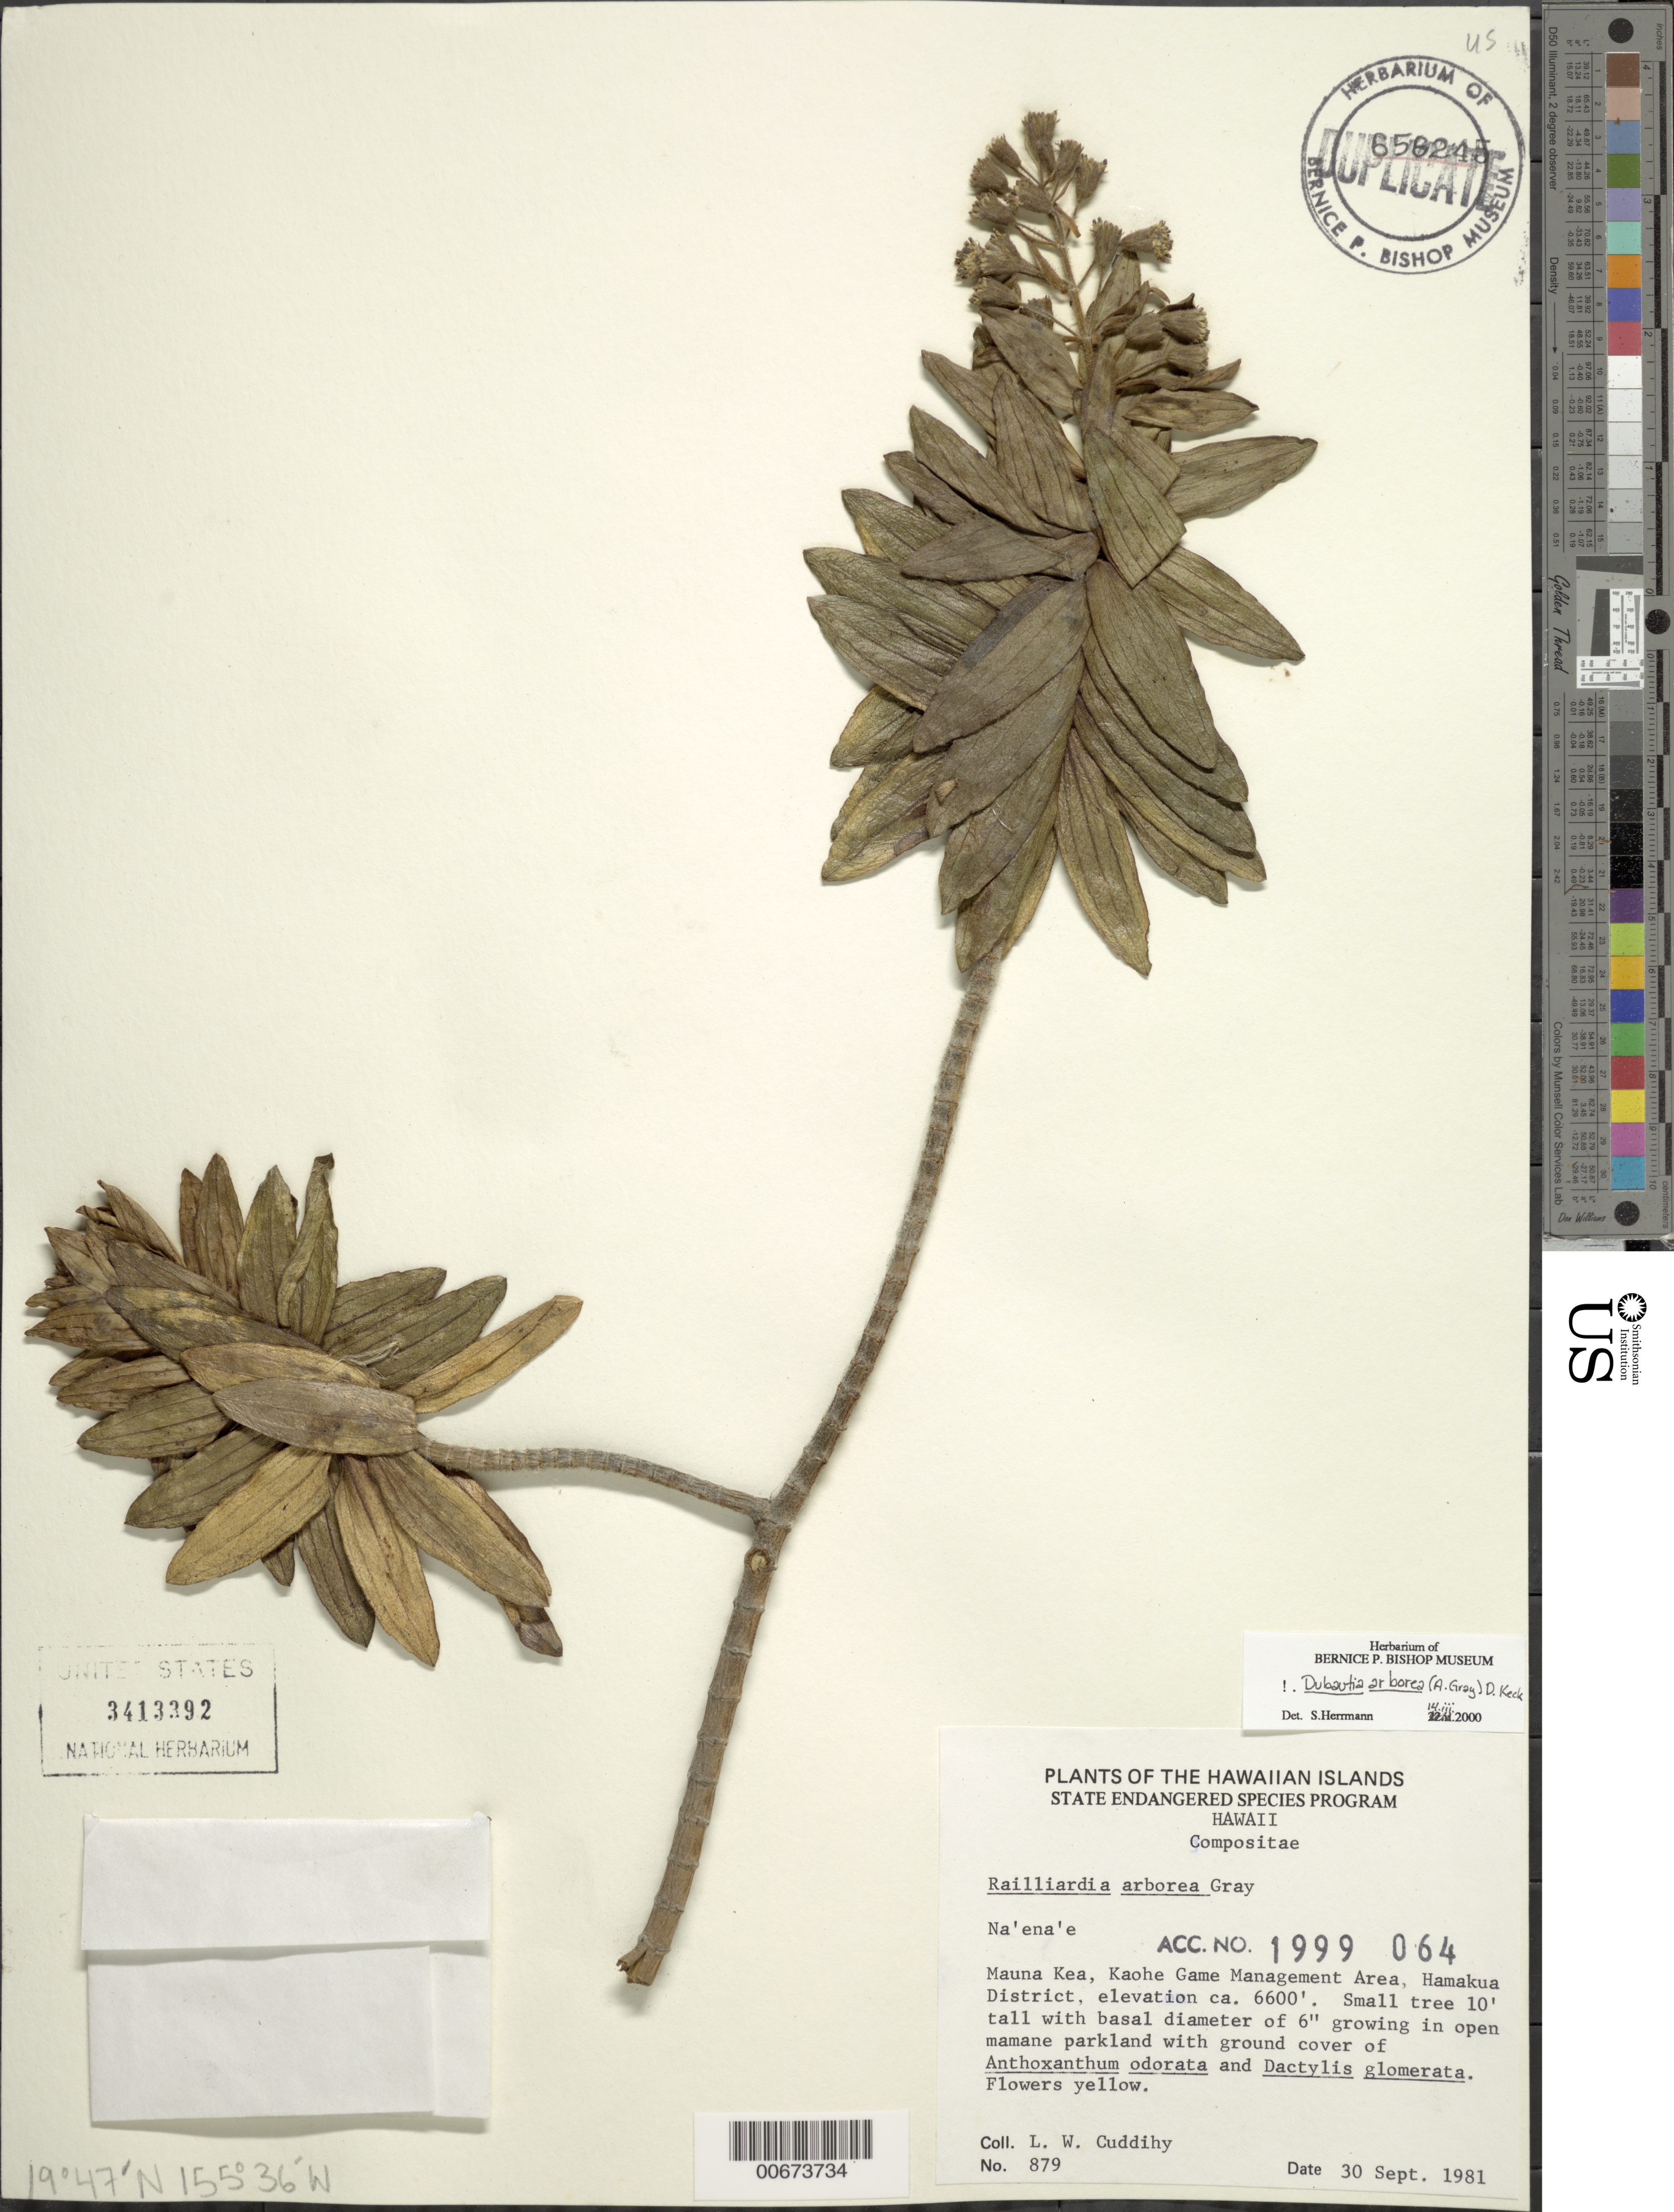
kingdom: Plantae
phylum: Tracheophyta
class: Magnoliopsida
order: Asterales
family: Asteraceae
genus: Dubautia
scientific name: Dubautia arborea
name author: (A. Gray) D.D. Keck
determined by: Hermann, S.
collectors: L. Cuddihy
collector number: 879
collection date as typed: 30 Sep 1981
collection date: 1981-09-30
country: United States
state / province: Hawaii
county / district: Hawaii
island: Hawaii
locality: Hamakua District, Mauna Kea, Kaohe Game Management Area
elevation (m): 2012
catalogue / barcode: US 3413392